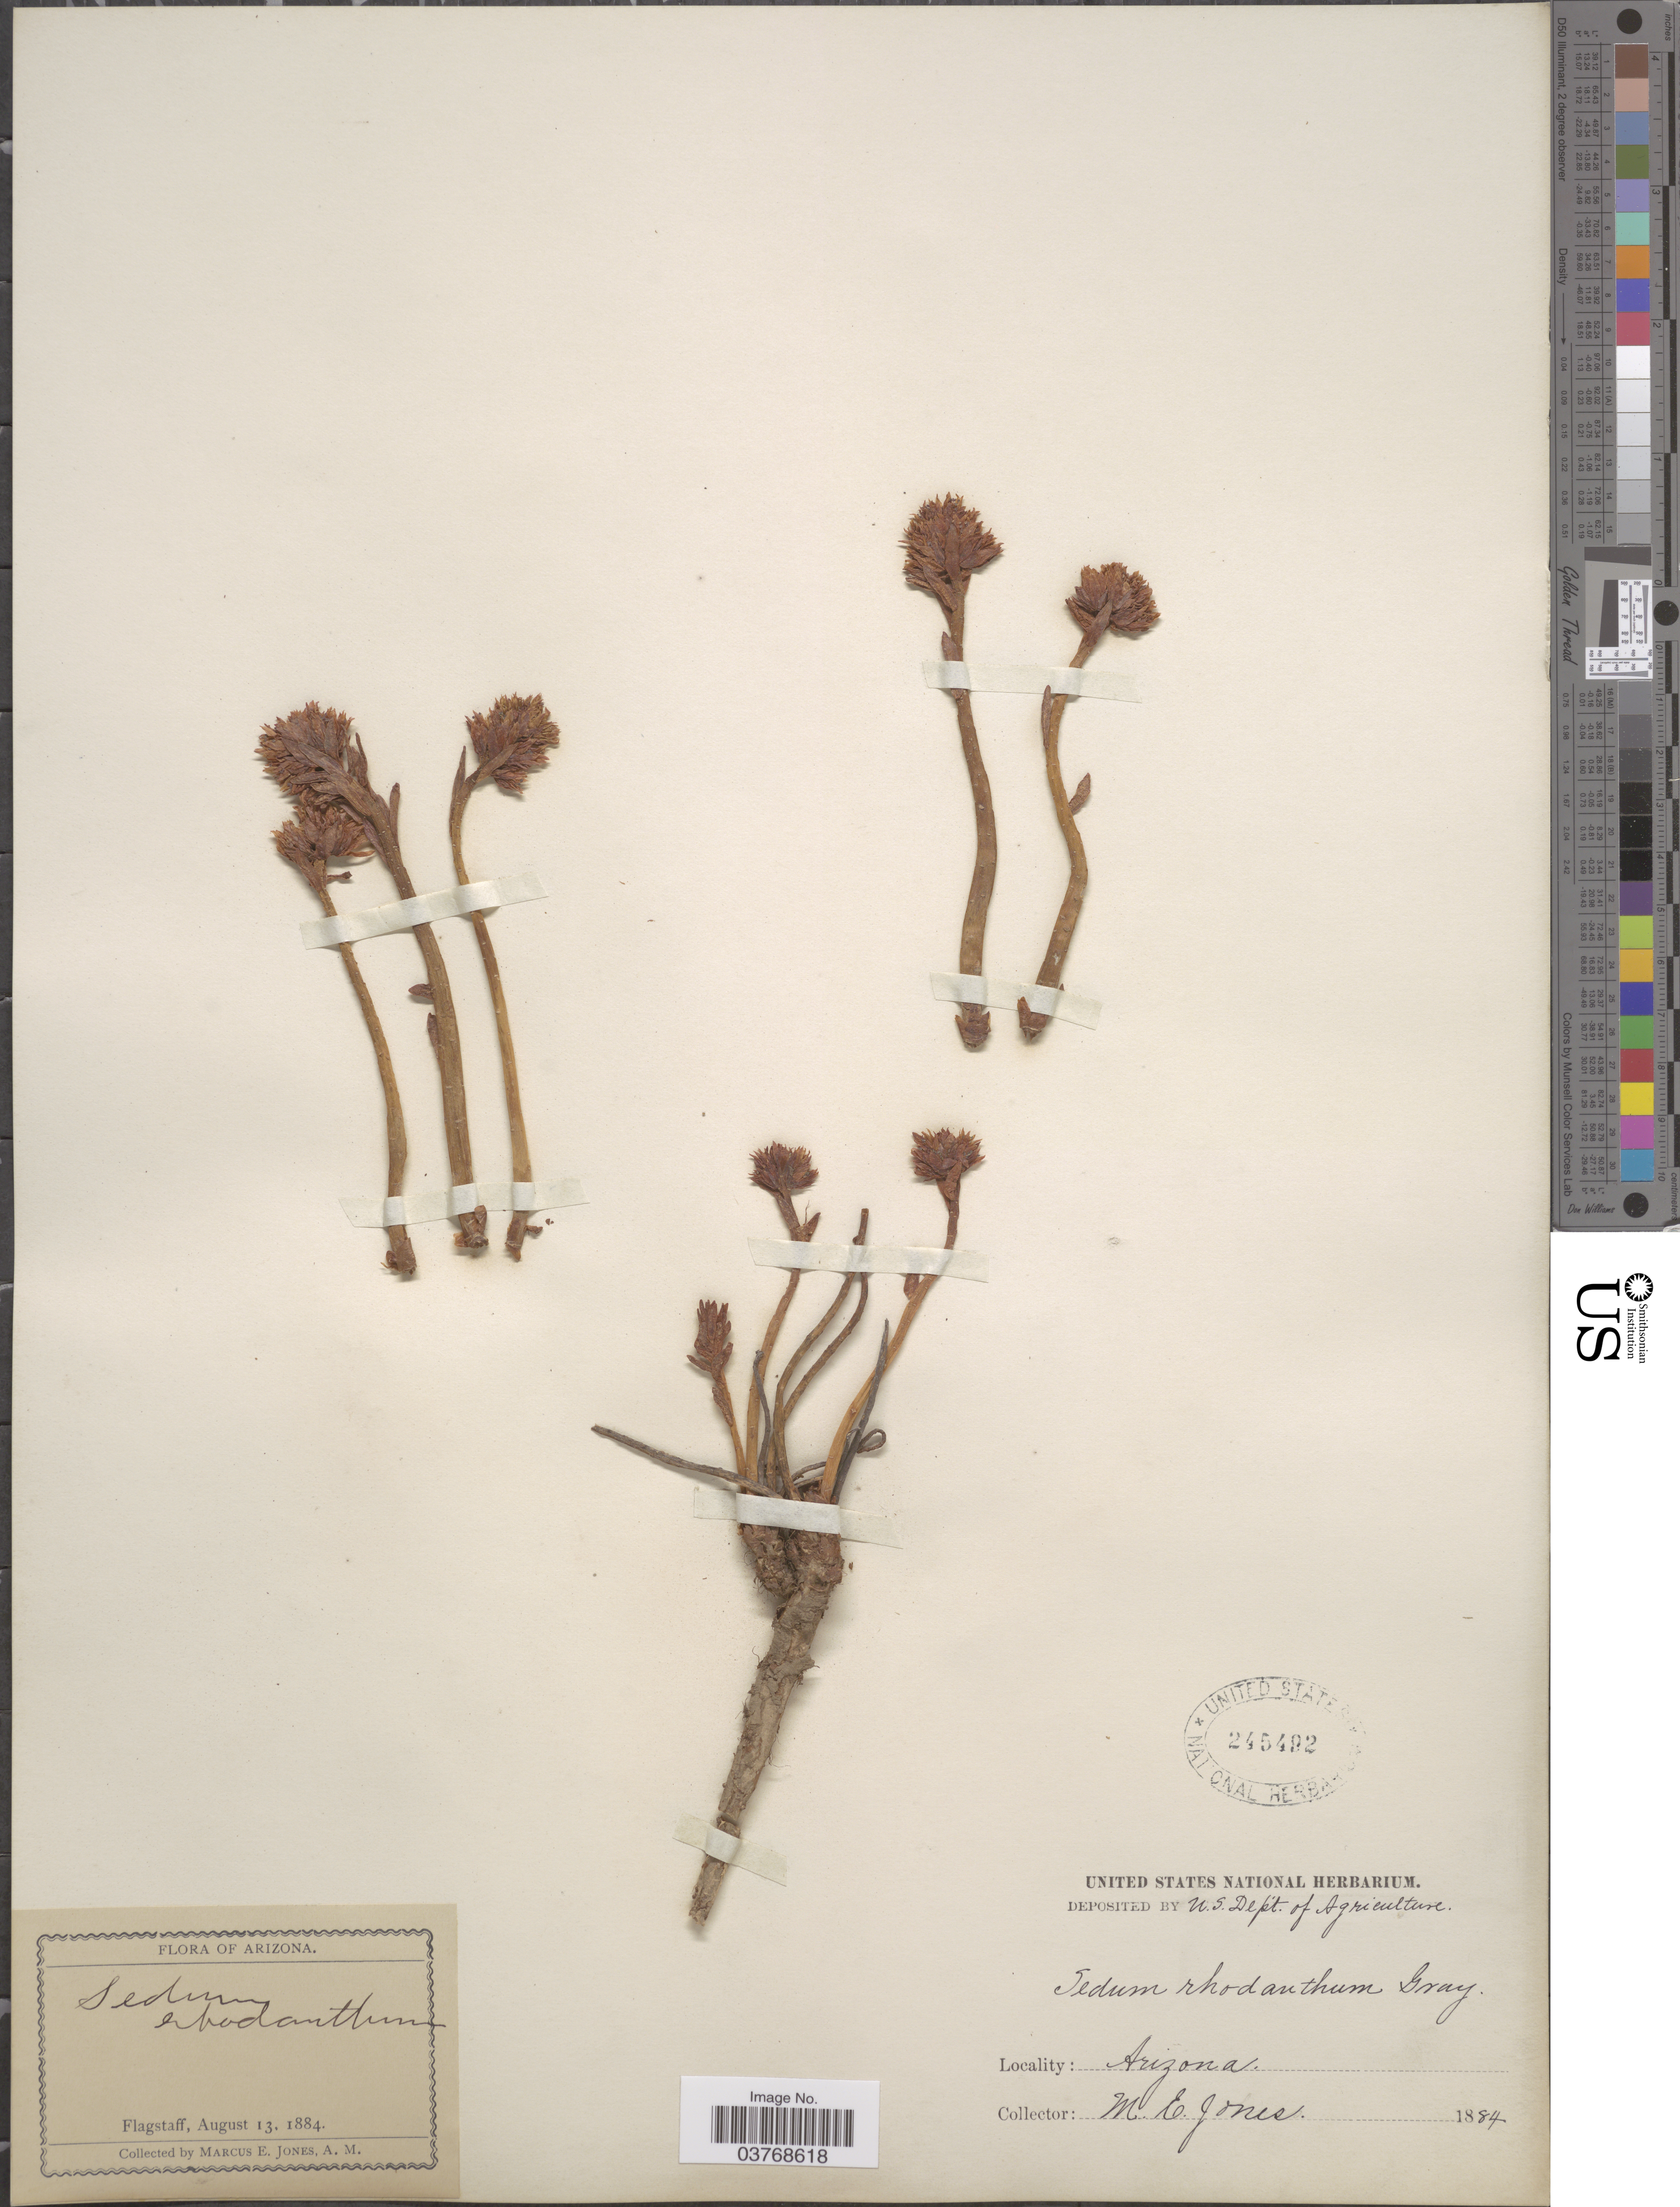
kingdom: Plantae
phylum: Tracheophyta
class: Magnoliopsida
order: Saxifragales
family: Crassulaceae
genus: Rhodiola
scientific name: Rhodiola rhodantha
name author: (A. Gray) H. Jacobsen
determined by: Strong, Mark T., (BOT), Smithsonian Institution - National Museum of Natural History (UNITED STATES)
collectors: M. E. Jones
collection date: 1884-08-13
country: United States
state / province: Arizona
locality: Flagstaff.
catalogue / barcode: US 245492